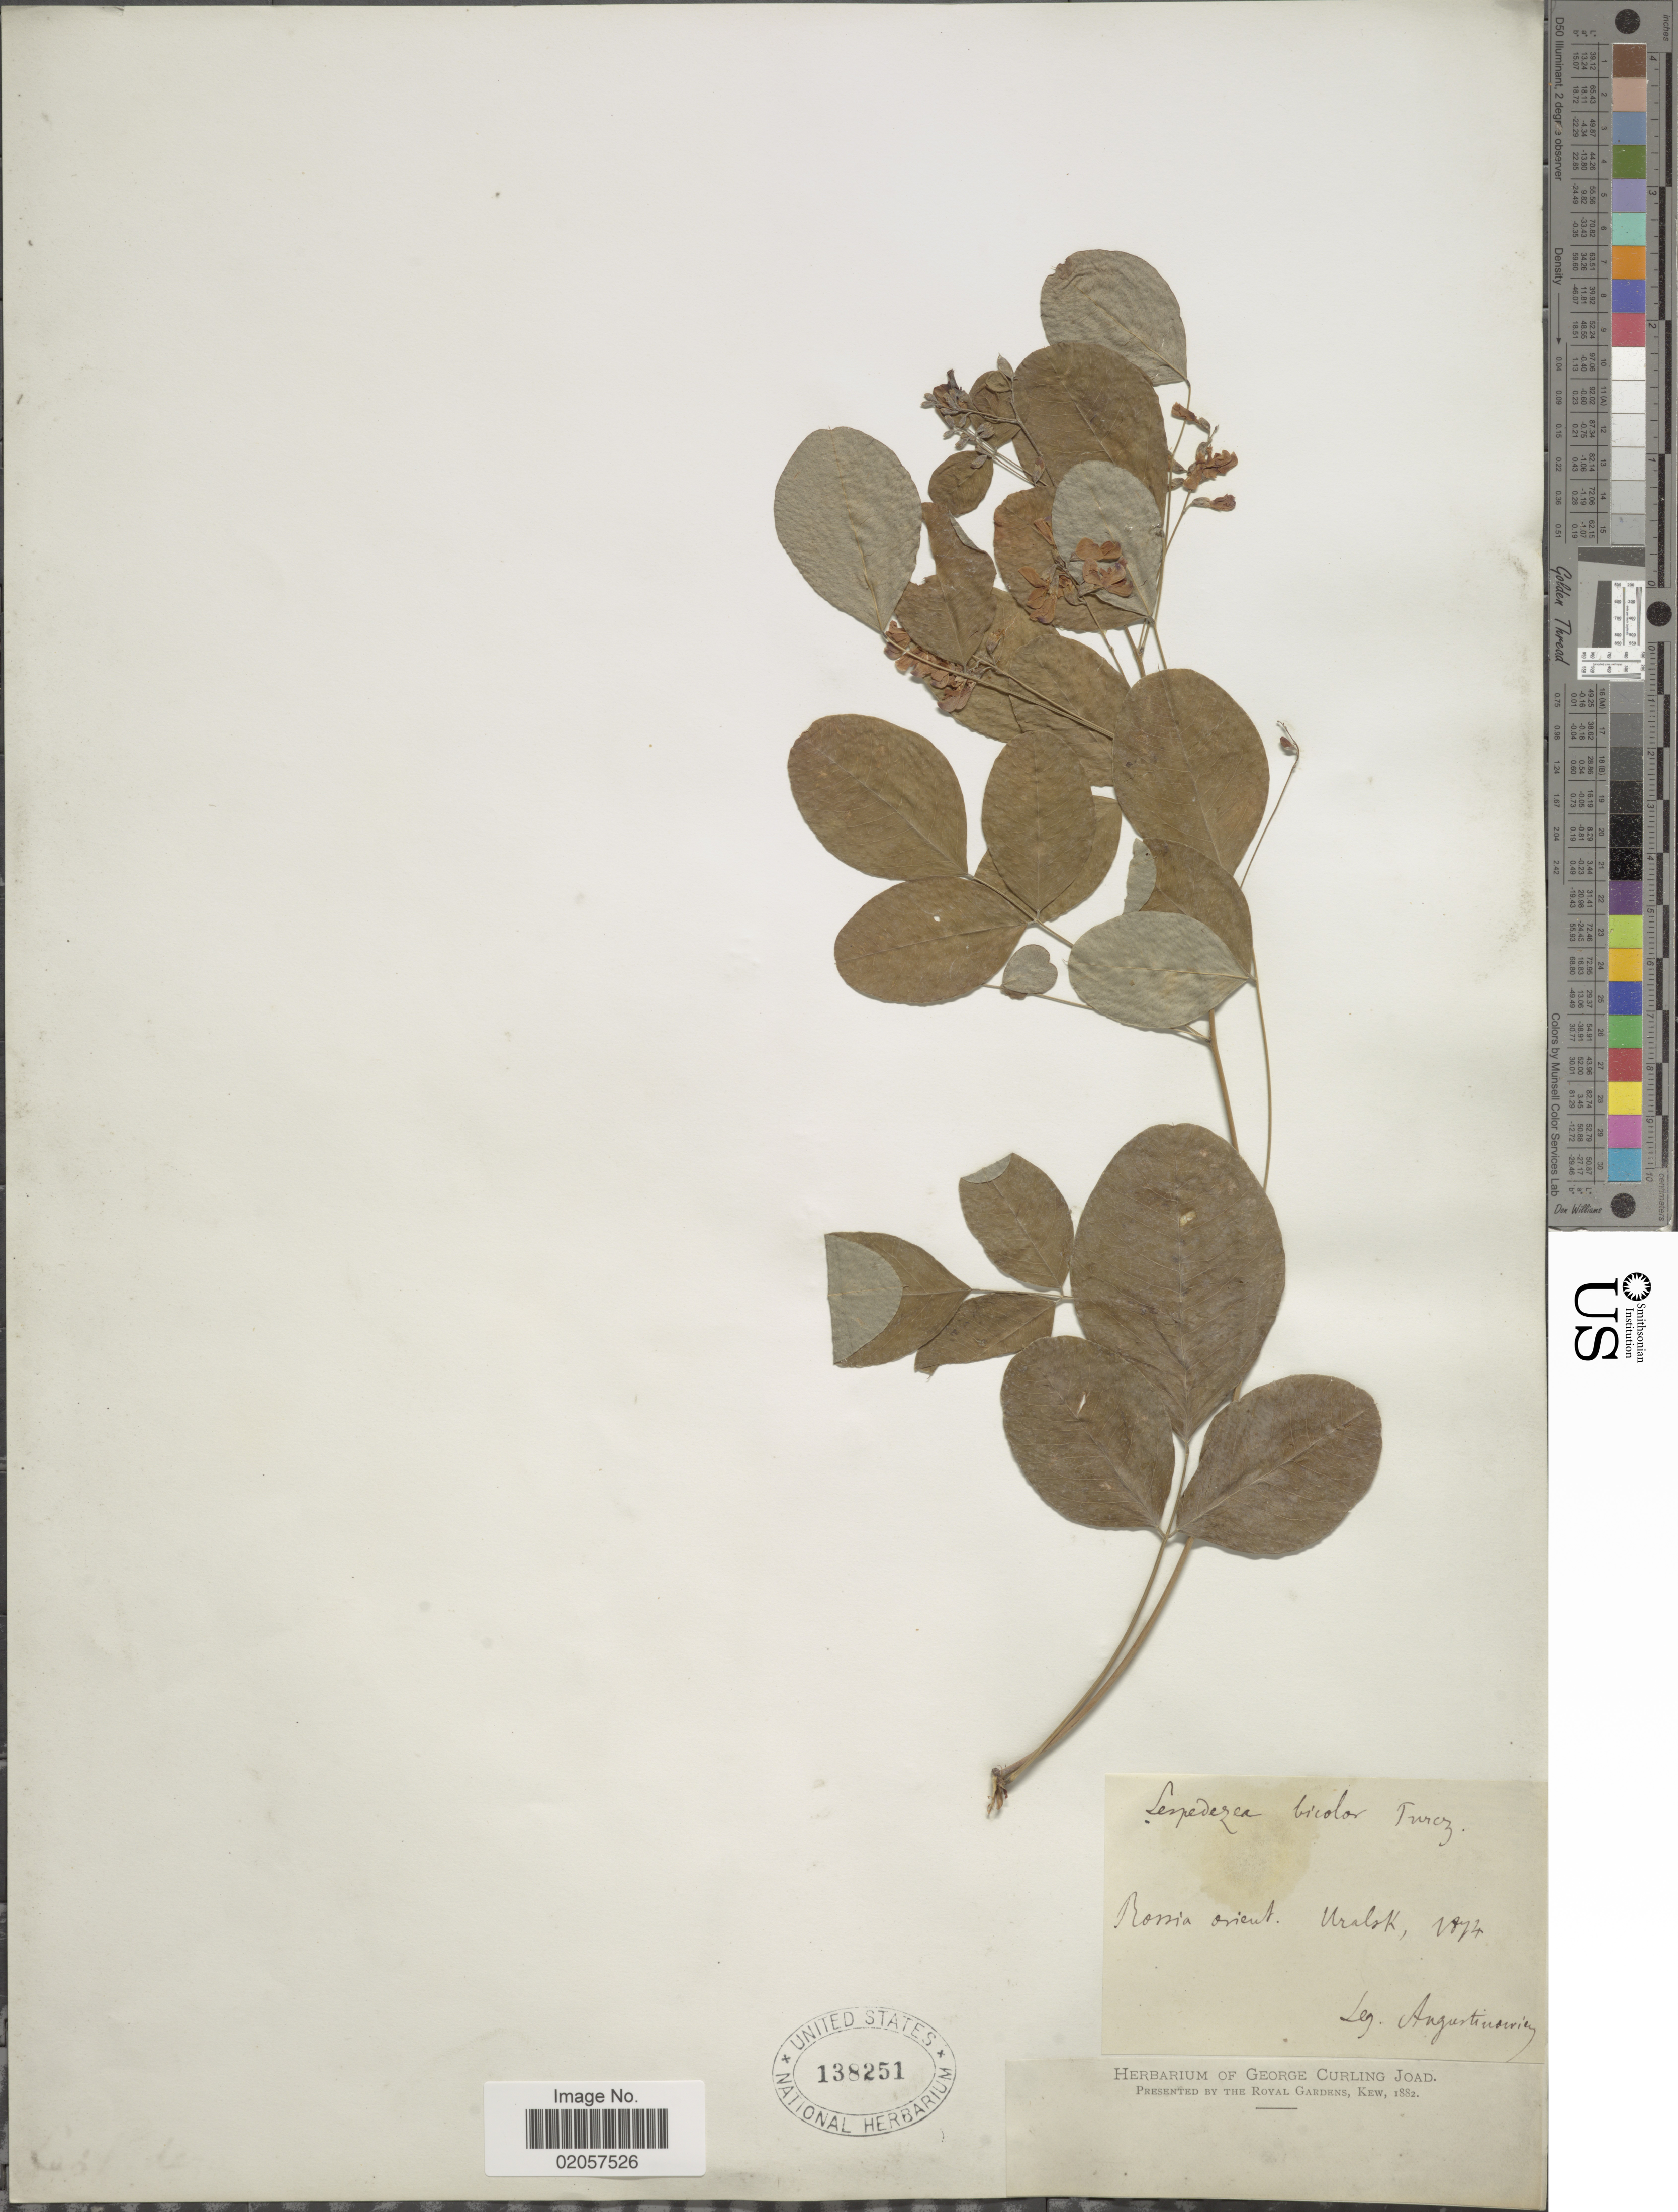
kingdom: Plantae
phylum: Tracheophyta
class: Magnoliopsida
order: Fabales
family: Fabaceae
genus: Lespedeza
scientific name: Lespedeza bicolor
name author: Turcz.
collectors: -. Angustinowicz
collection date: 1874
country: Kazakhstan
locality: Rossia Orient, Uralsk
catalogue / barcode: US 138251